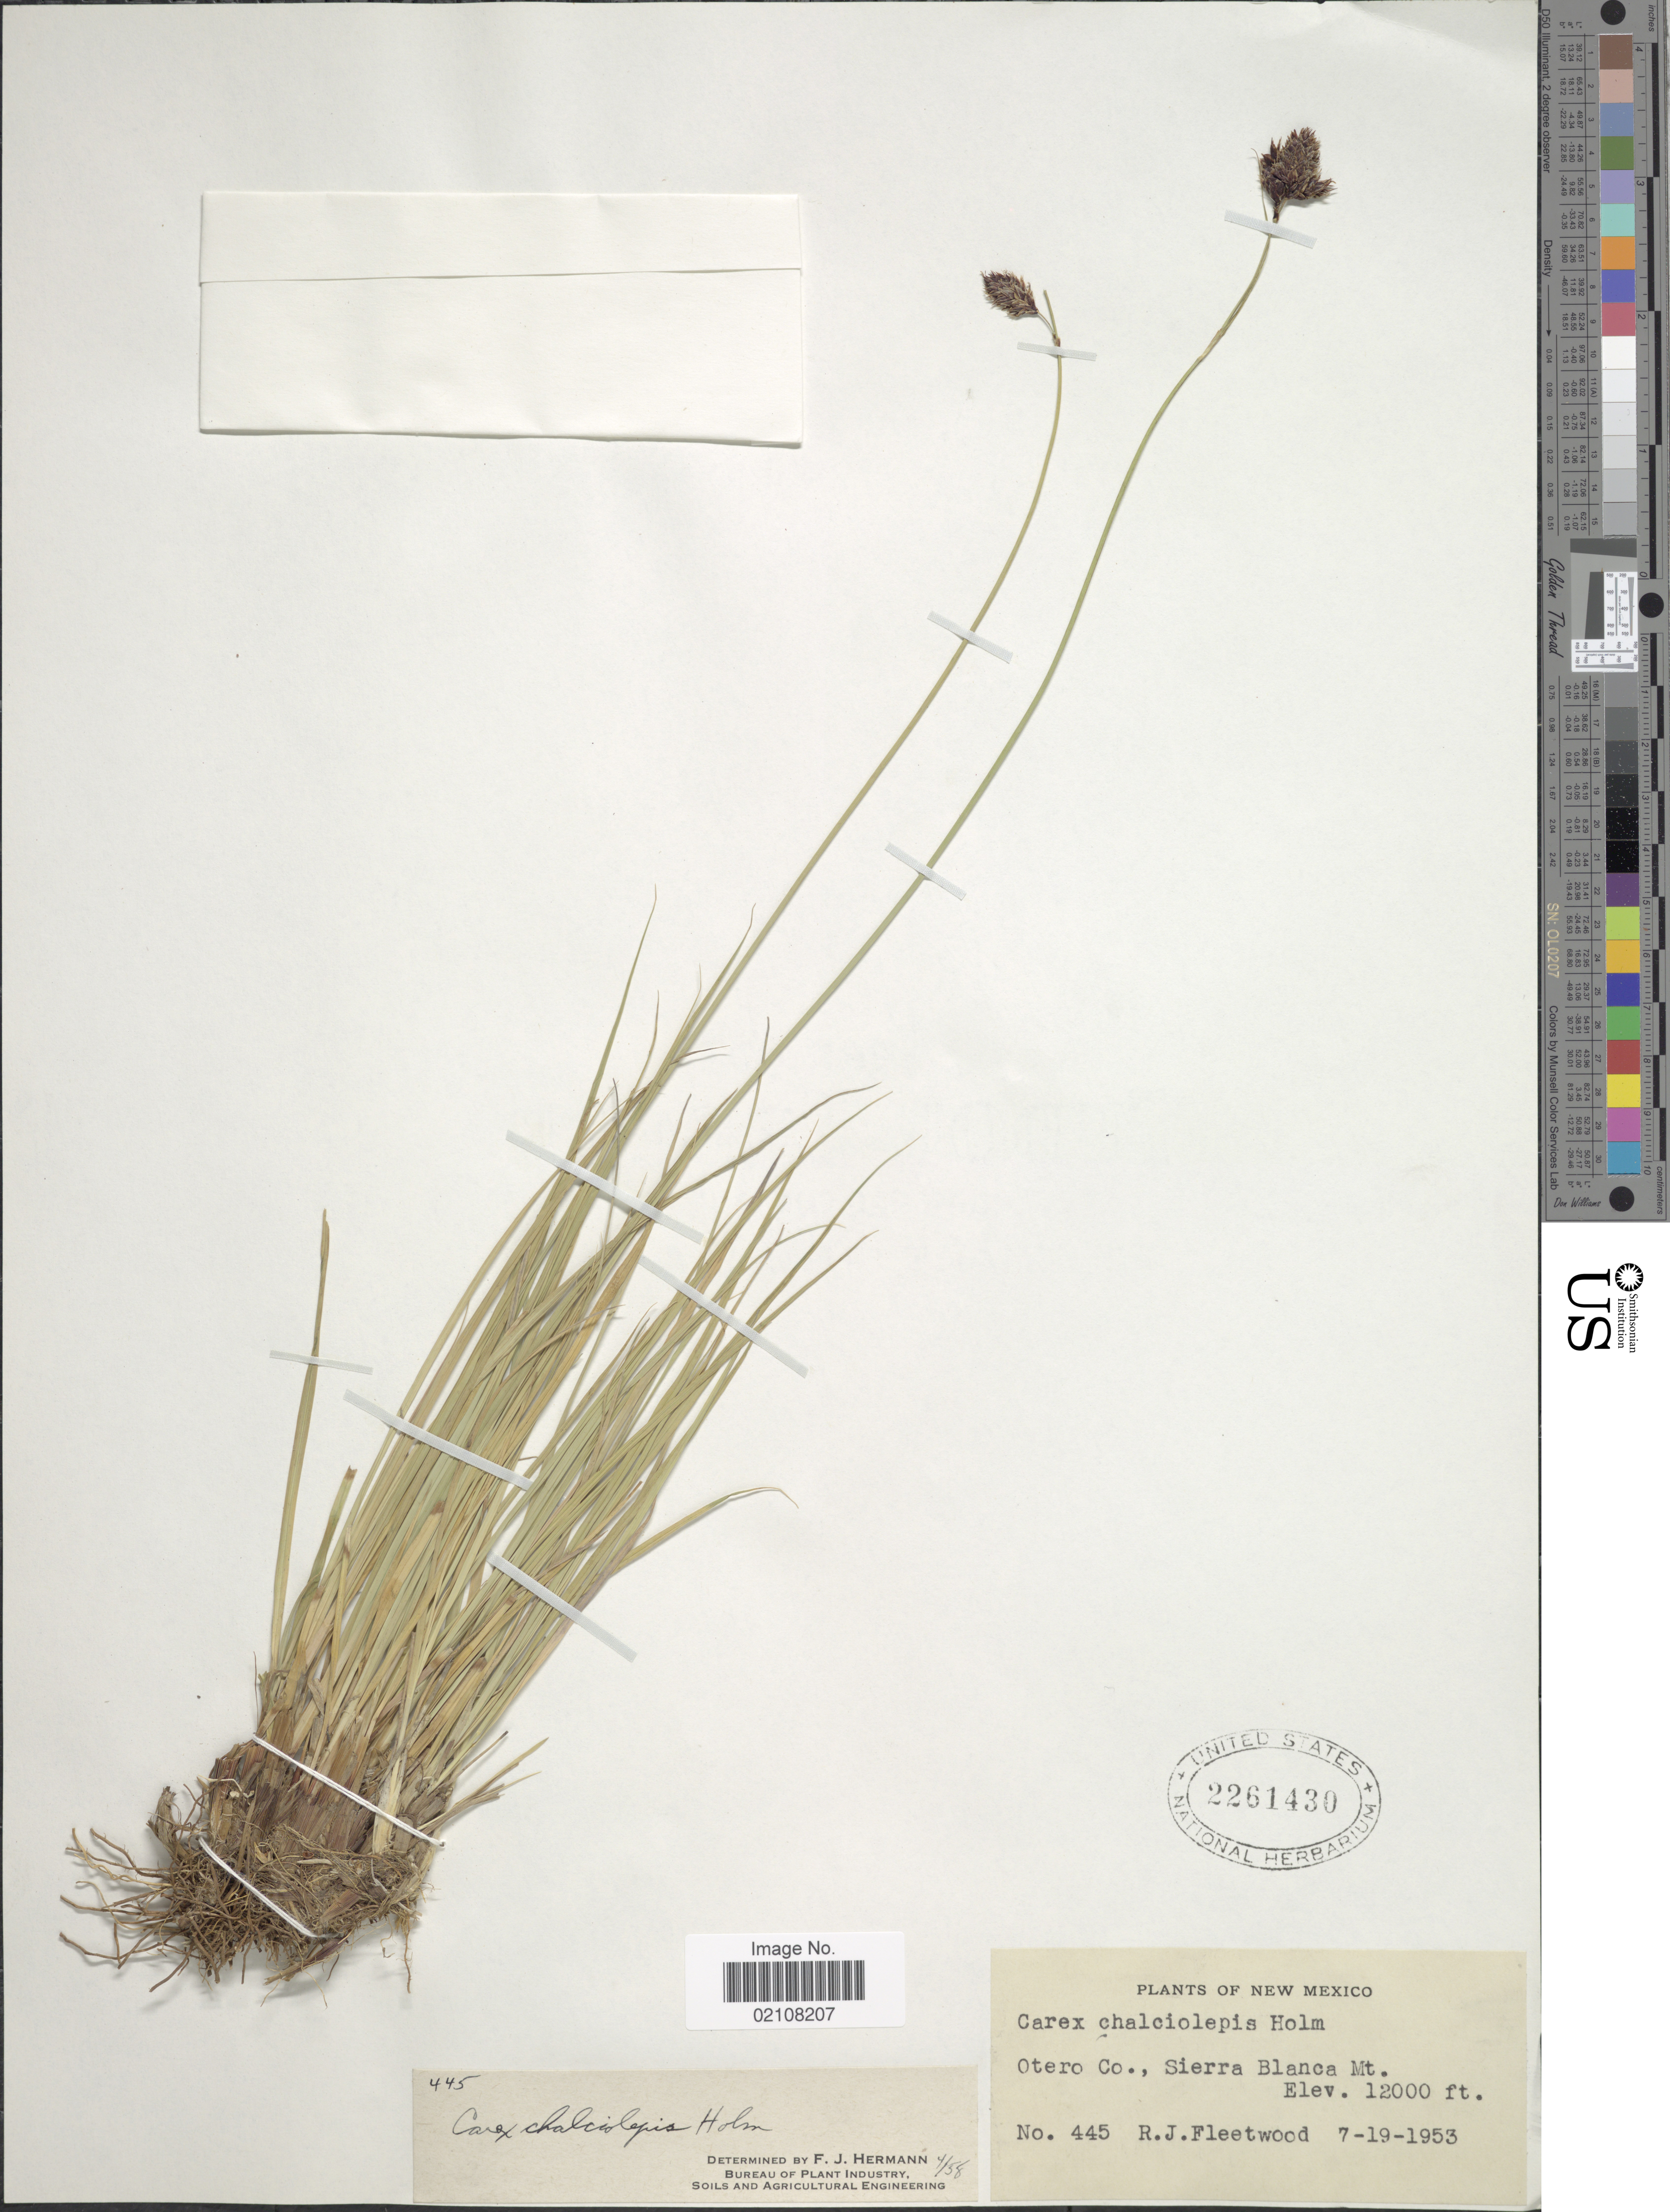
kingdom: Plantae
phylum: Tracheophyta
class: Liliopsida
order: Poales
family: Cyperaceae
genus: Carex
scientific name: Carex chalciolepis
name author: Holm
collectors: R. J. Fleetwood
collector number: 445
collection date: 1953-07-19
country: United States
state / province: New Mexico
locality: Otero Co., Sierra Blanca Mt.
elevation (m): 3658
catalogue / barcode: US 2261430